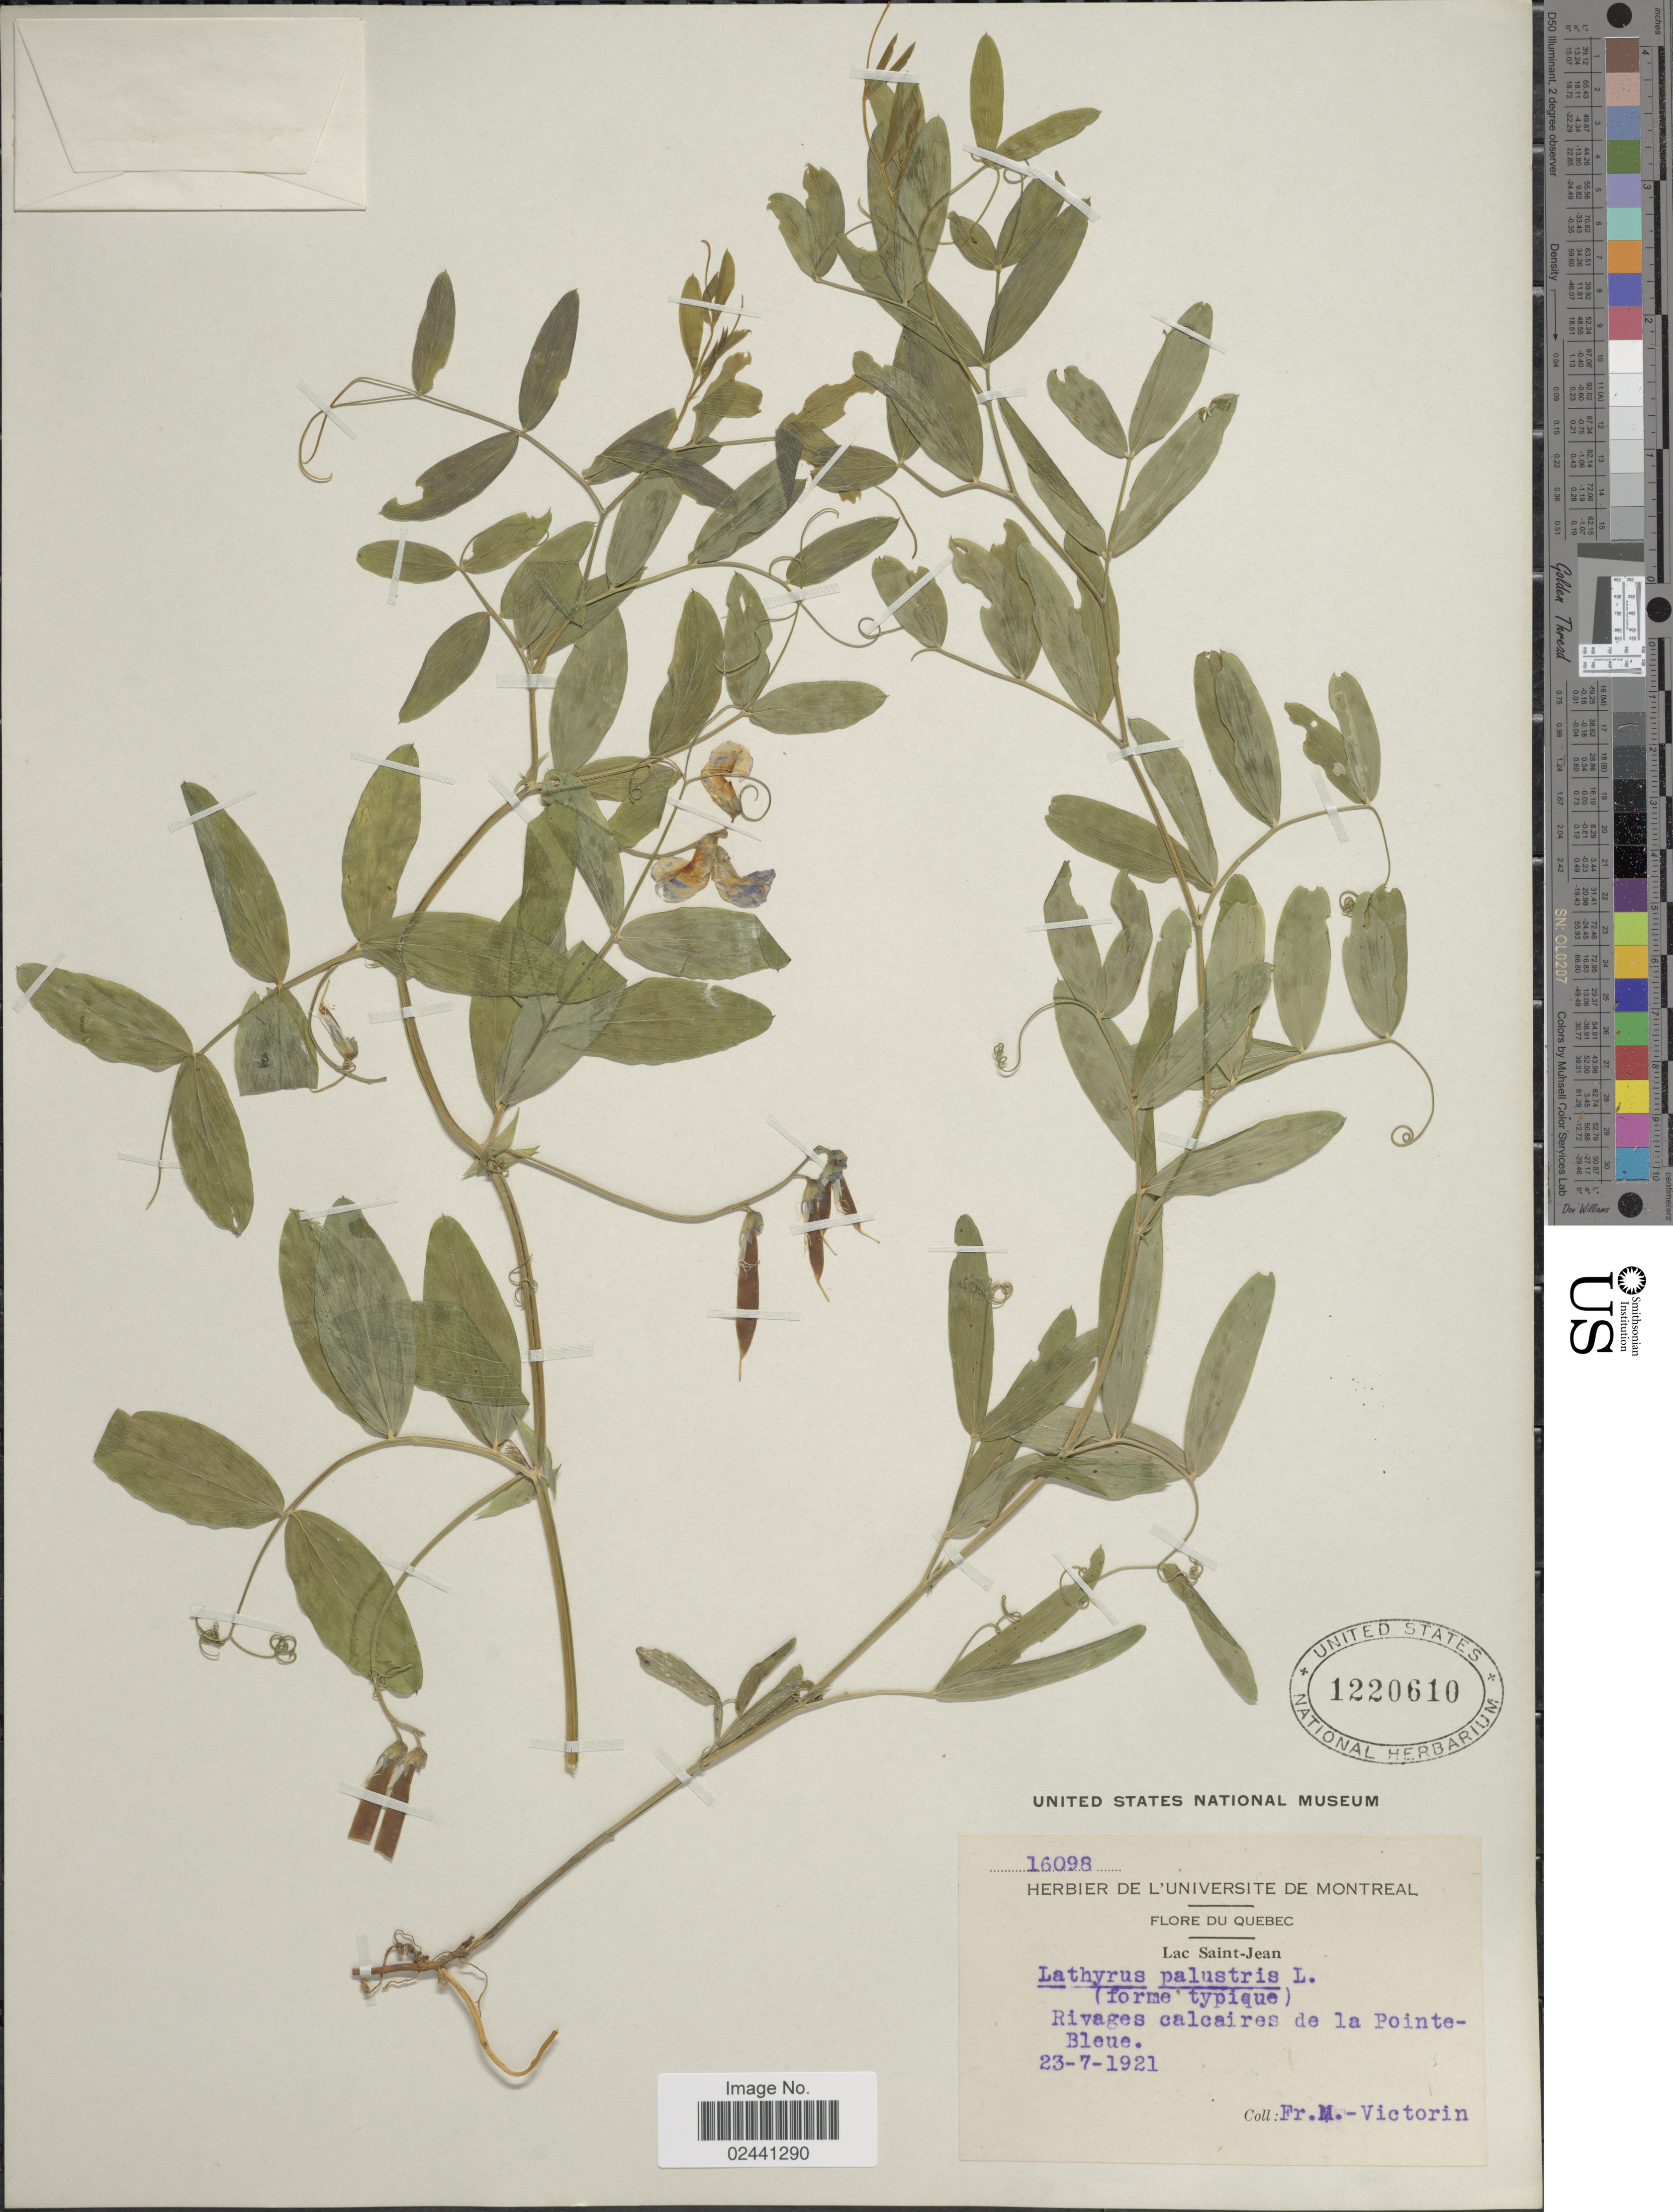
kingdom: Plantae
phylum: Tracheophyta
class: Magnoliopsida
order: Fabales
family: Fabaceae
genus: Lathyrus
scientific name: Lathyrus palustris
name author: L.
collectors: F. Marie-Victorin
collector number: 16098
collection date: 1921-07-23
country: Canada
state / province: Quebec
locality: Lac Saint-Jean, Rivages calcaires de la Pointe-Bleue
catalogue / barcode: US 1220610